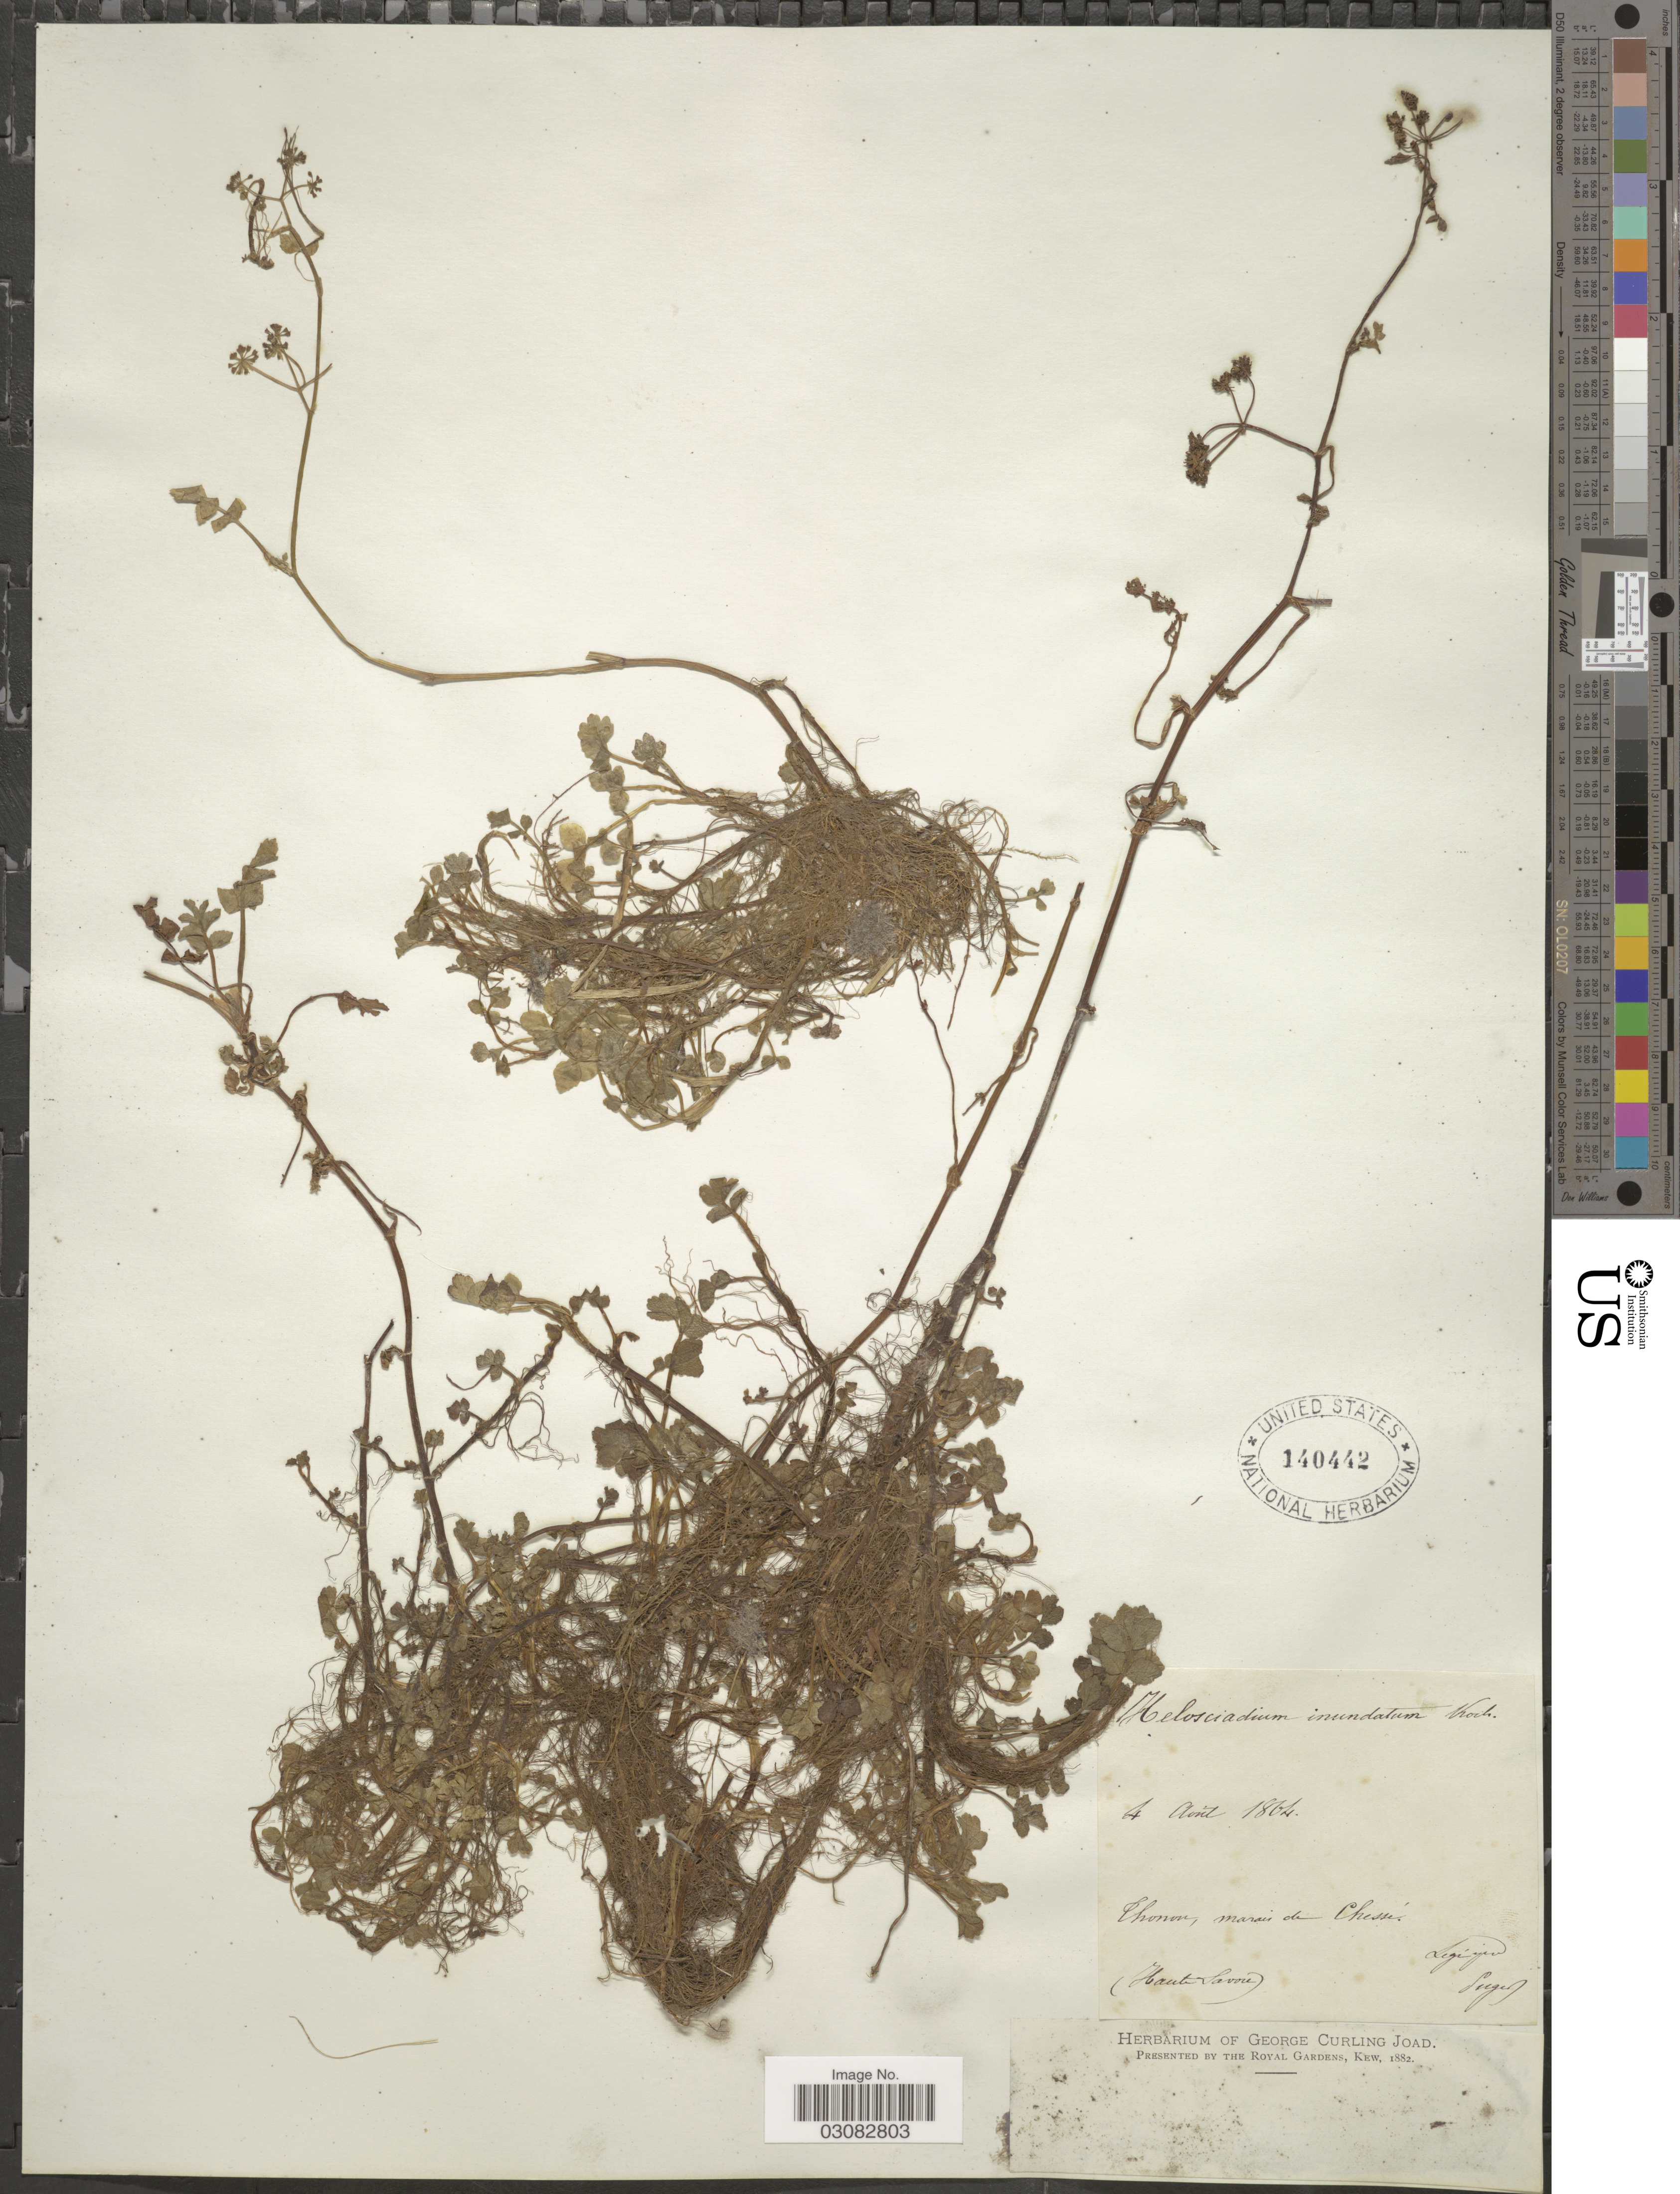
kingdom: Plantae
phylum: Tracheophyta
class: Magnoliopsida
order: Apiales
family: Apiaceae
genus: Apium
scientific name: Apium inundatum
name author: (L.) Rchb. f.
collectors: -. Puget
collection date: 1864-08-04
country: France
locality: Thonon, marais de Chessé. (Haute Savoie).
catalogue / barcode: US 140442